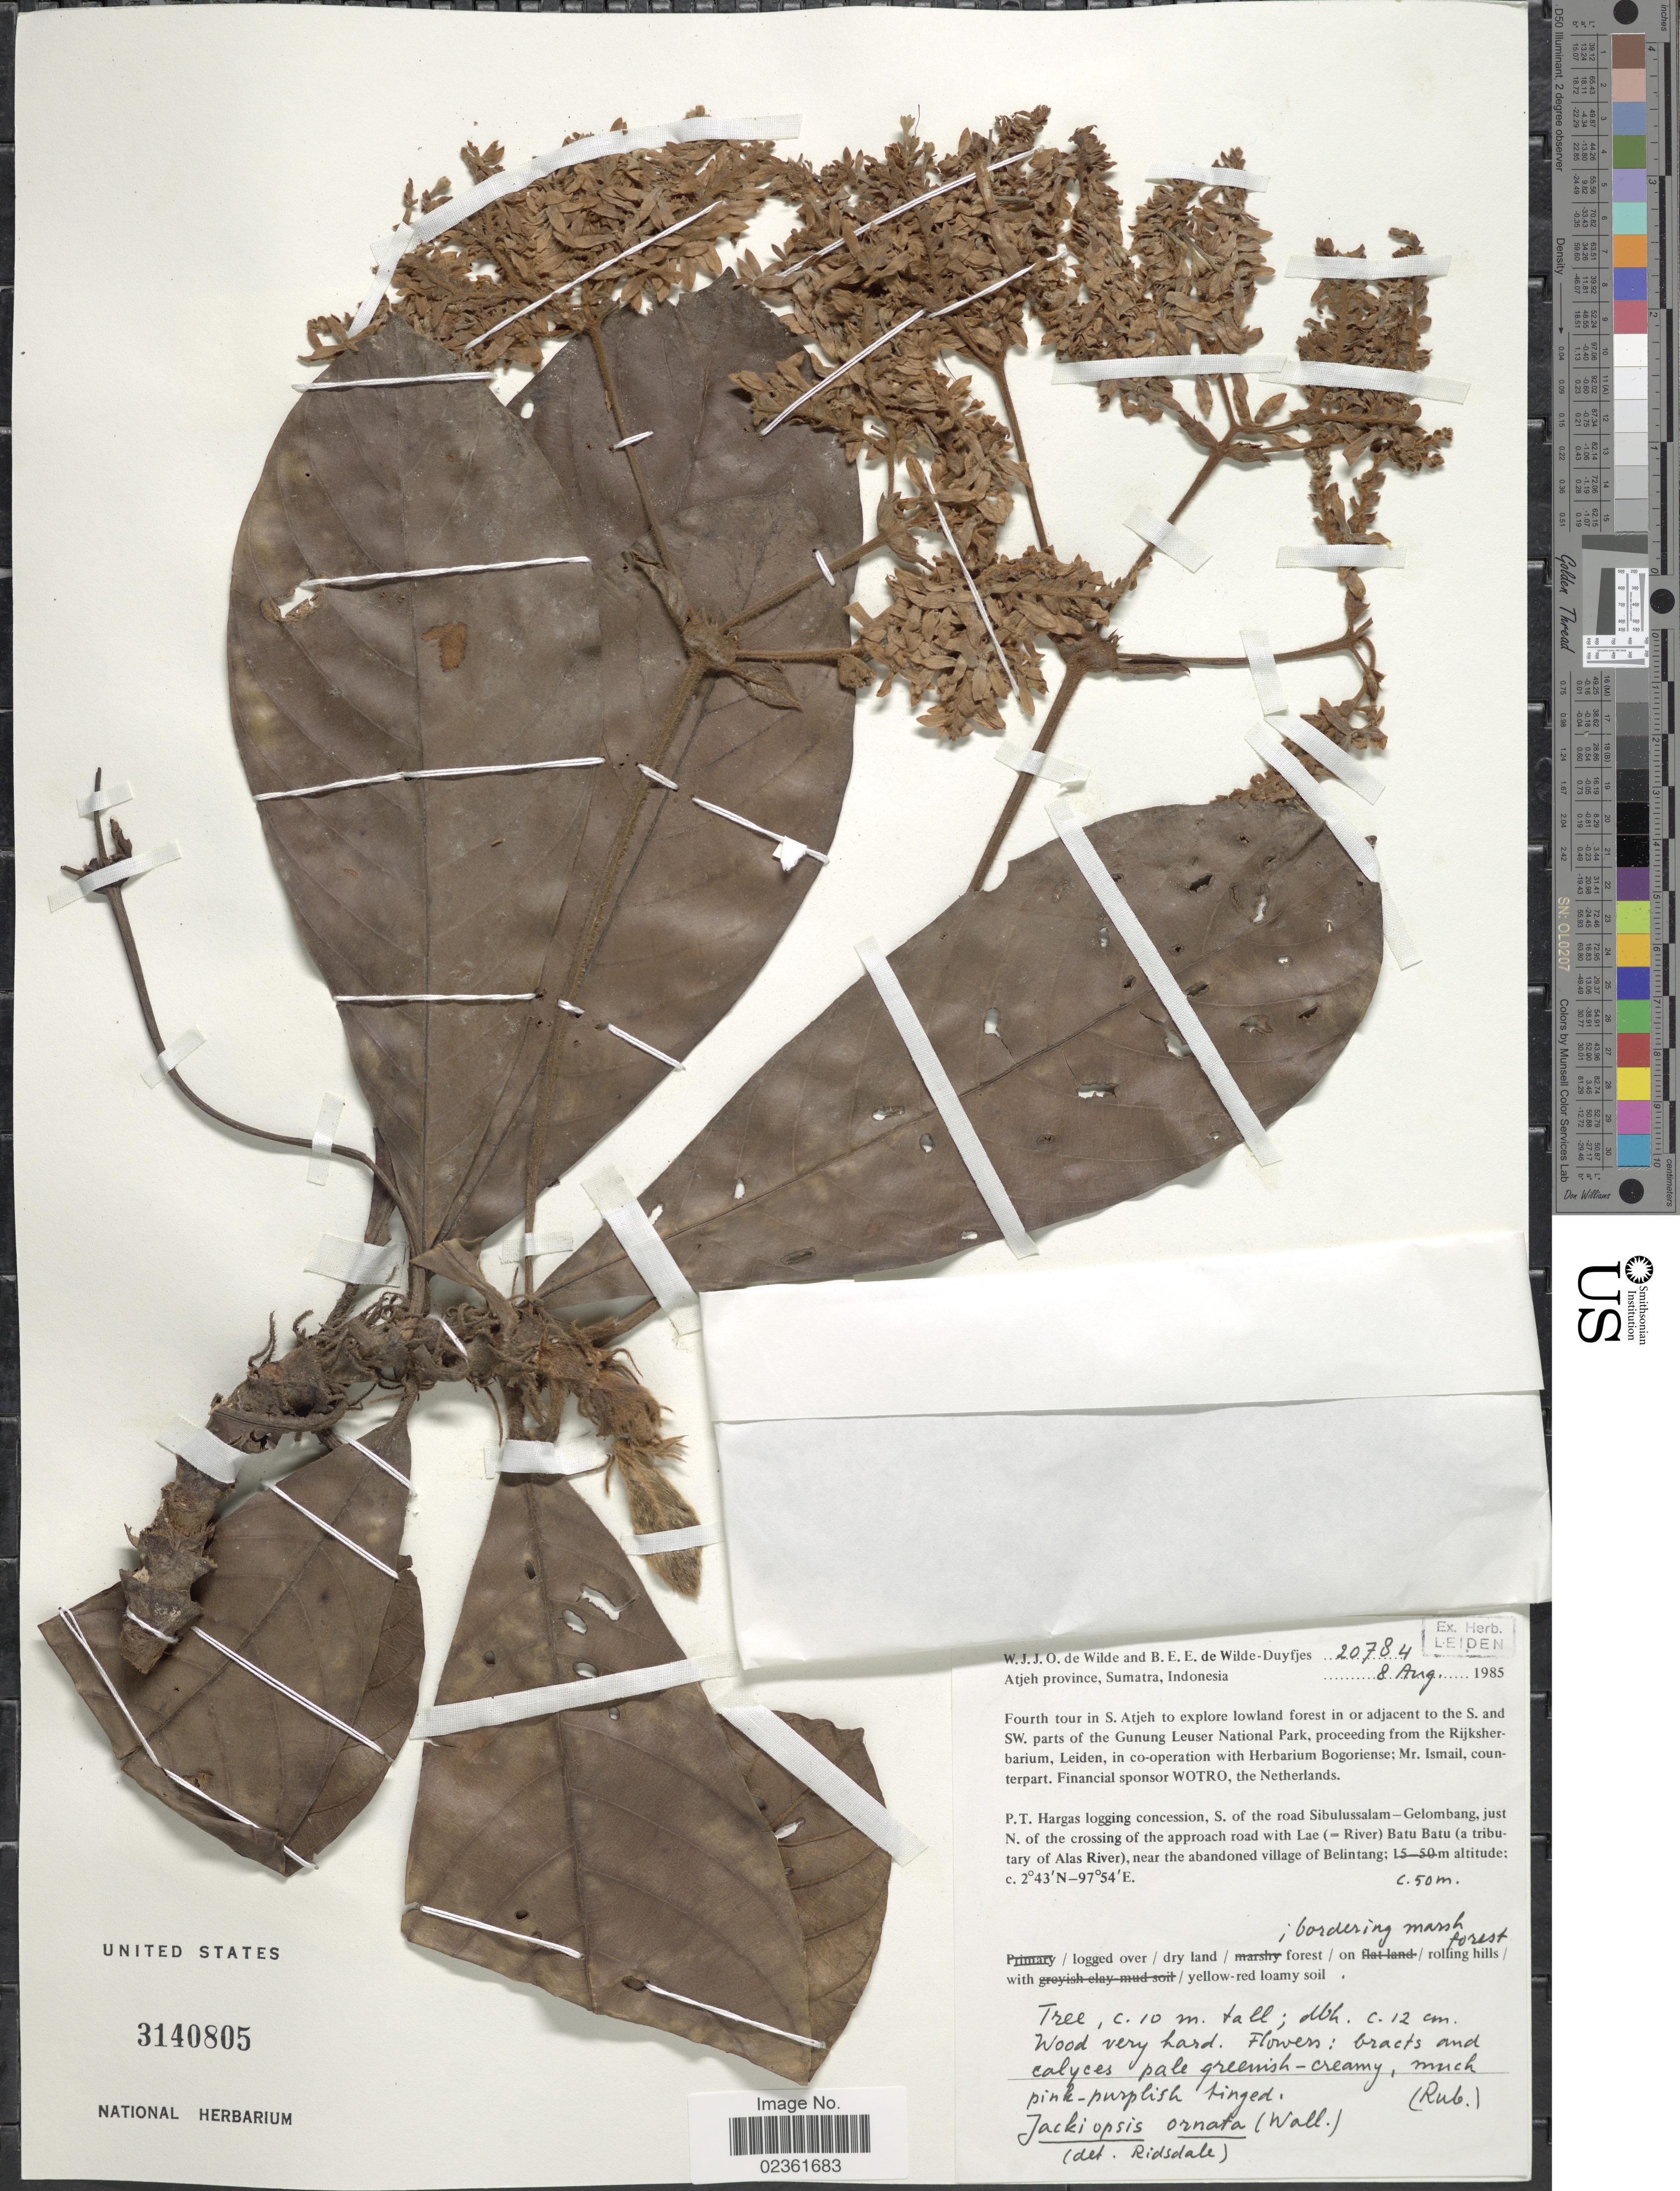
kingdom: Plantae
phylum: Tracheophyta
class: Magnoliopsida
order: Gentianales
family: Rubiaceae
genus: Jackiopsis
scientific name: Jackiopsis ornata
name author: (Wall.) Ridsdale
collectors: W. J. de Wilde & B. E. de Wilde-Duyfjes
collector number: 20784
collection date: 1985-08-08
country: Indonesia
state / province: Sumatra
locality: Atjeh province, S. Atjeh, lowland forest in or adjacent to the S. and SW. part of the Gunung Leuser National Park, P.T. Hargas logging concession, S. of the road Sibulussalam-Gelombang, just N. of the crossing of the approach road with Lae (=River) Batu Batu ( a tributary of Alas River), near the abandoned village of Belintang.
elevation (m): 50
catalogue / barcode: US 3140805